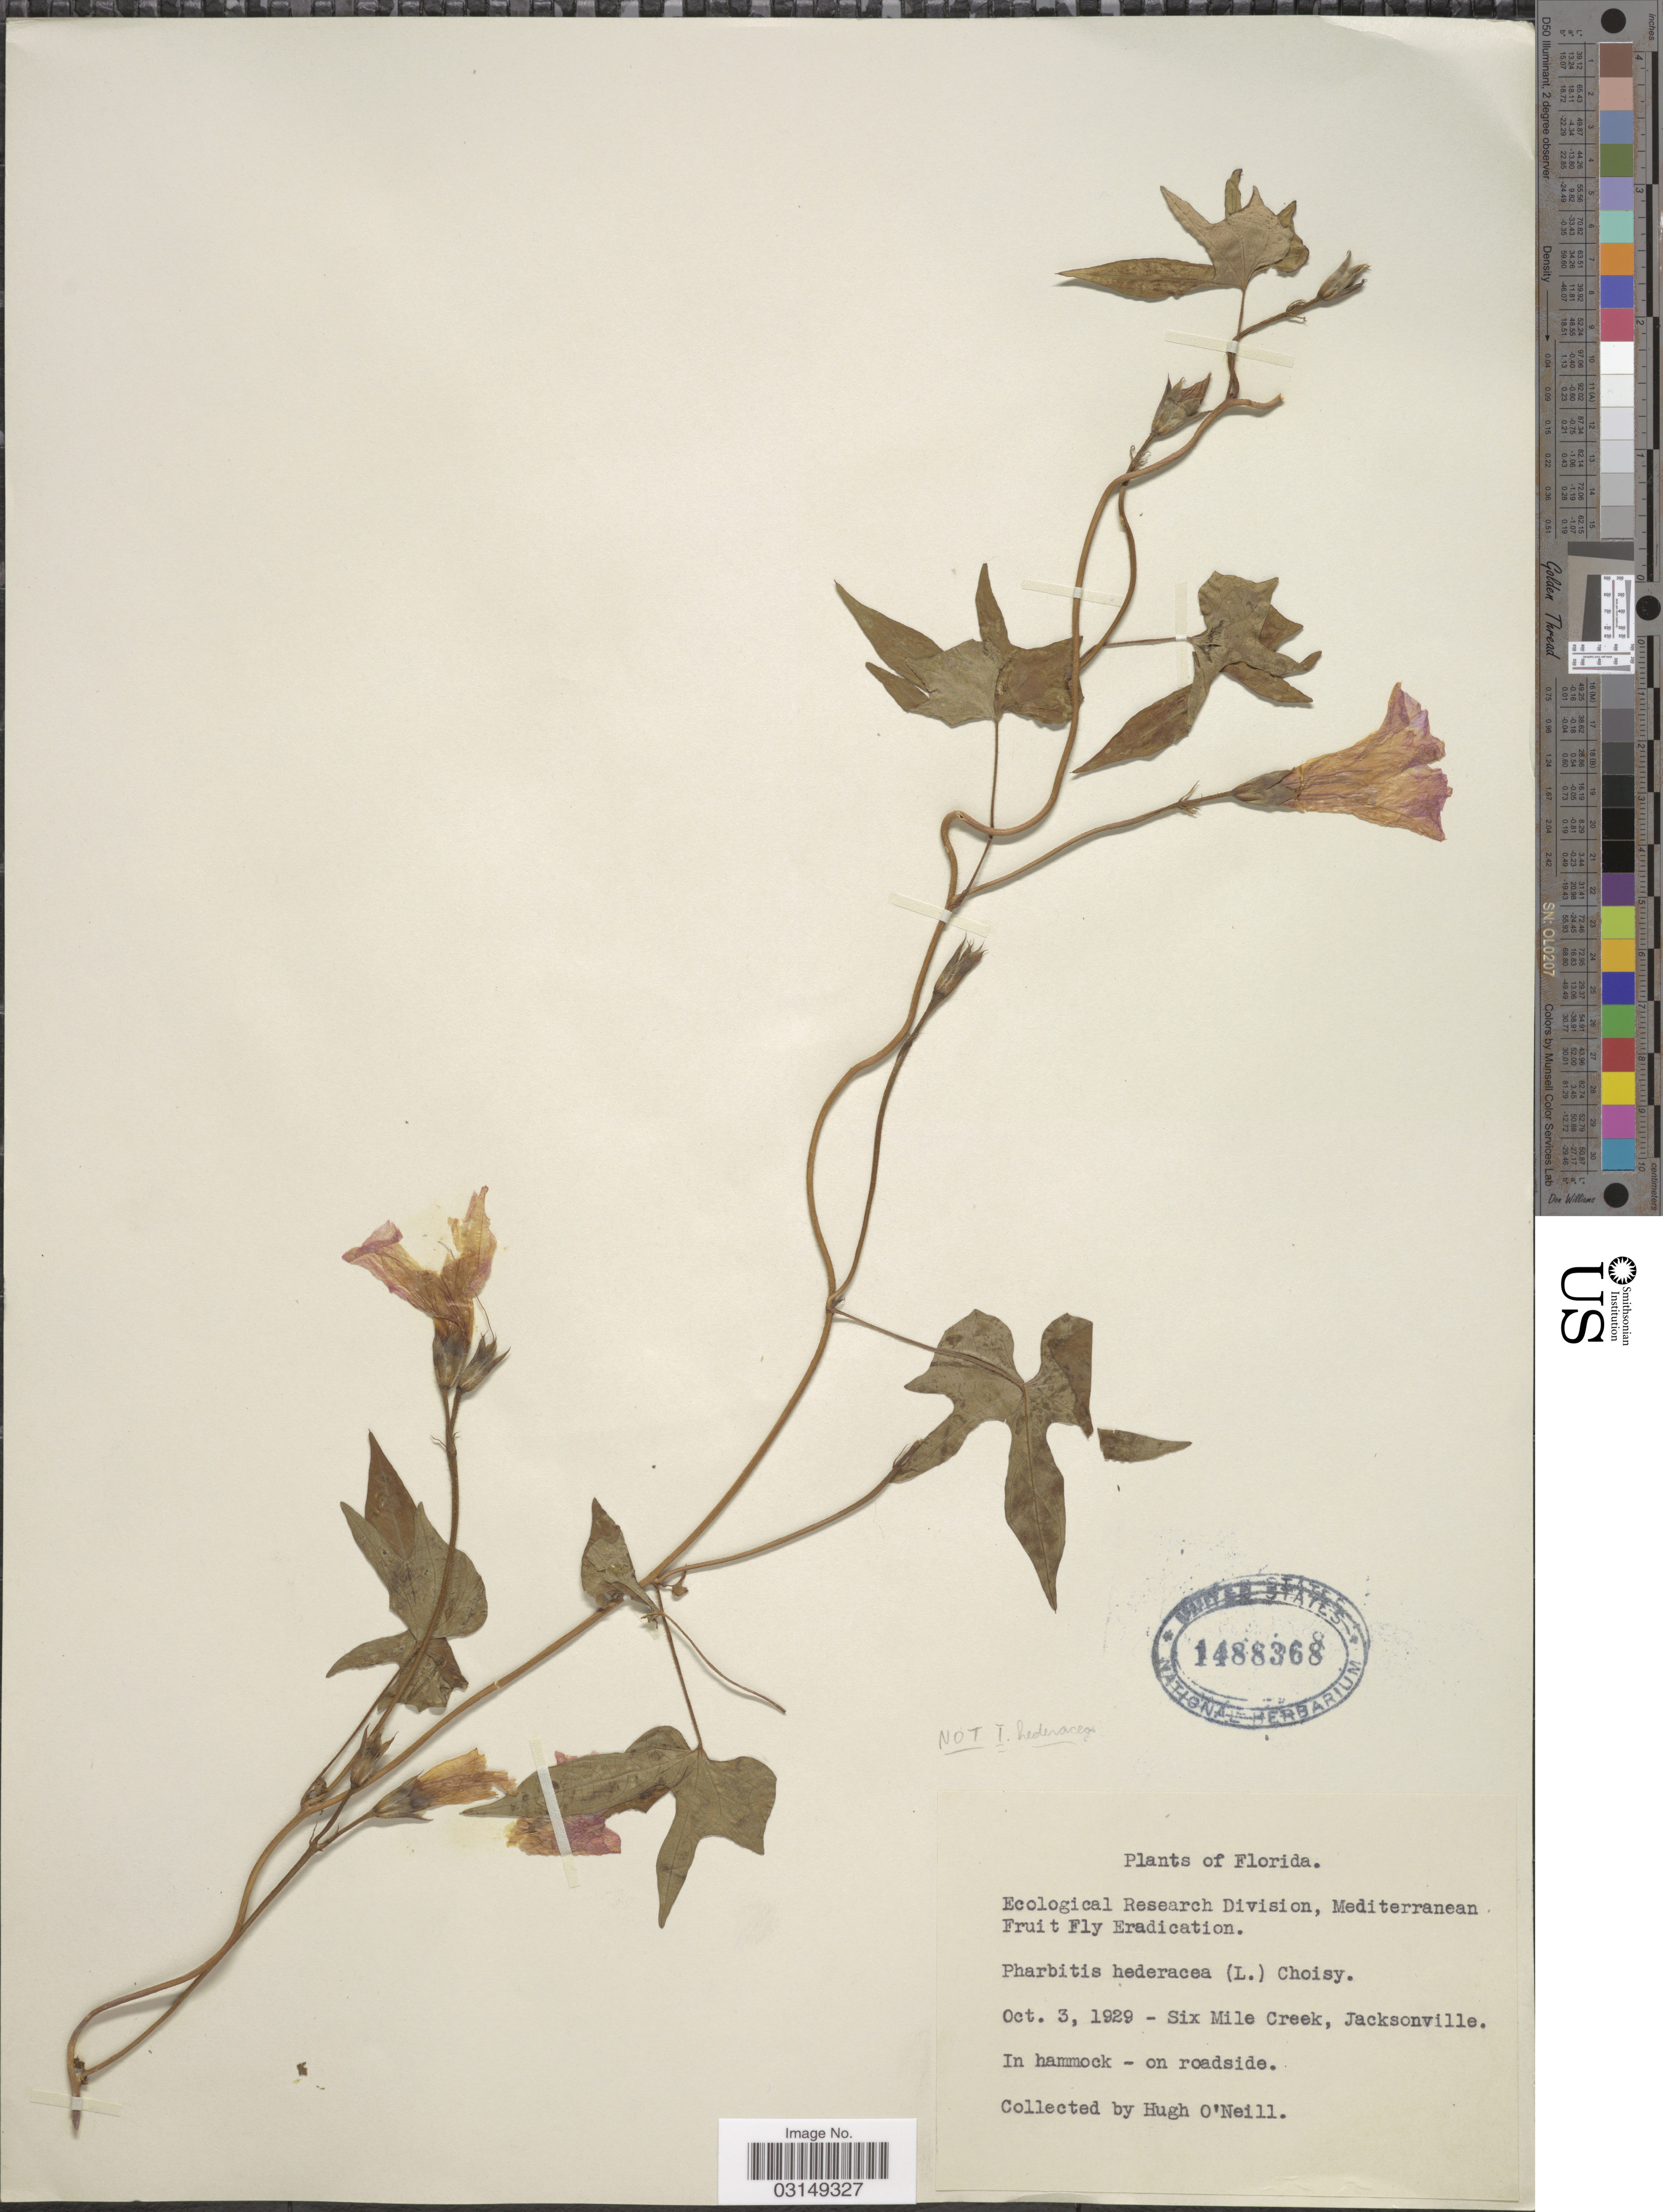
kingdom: Plantae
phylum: Tracheophyta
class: Magnoliopsida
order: Solanales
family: Convolvulaceae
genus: Ipomoea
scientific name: Ipomoea trichocarpa var. trichocarpa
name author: Elliott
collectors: H. O'Neill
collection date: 1929-10-03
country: United States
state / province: Florida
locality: Six Mile Creek, Jacksonville.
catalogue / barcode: US 1488368